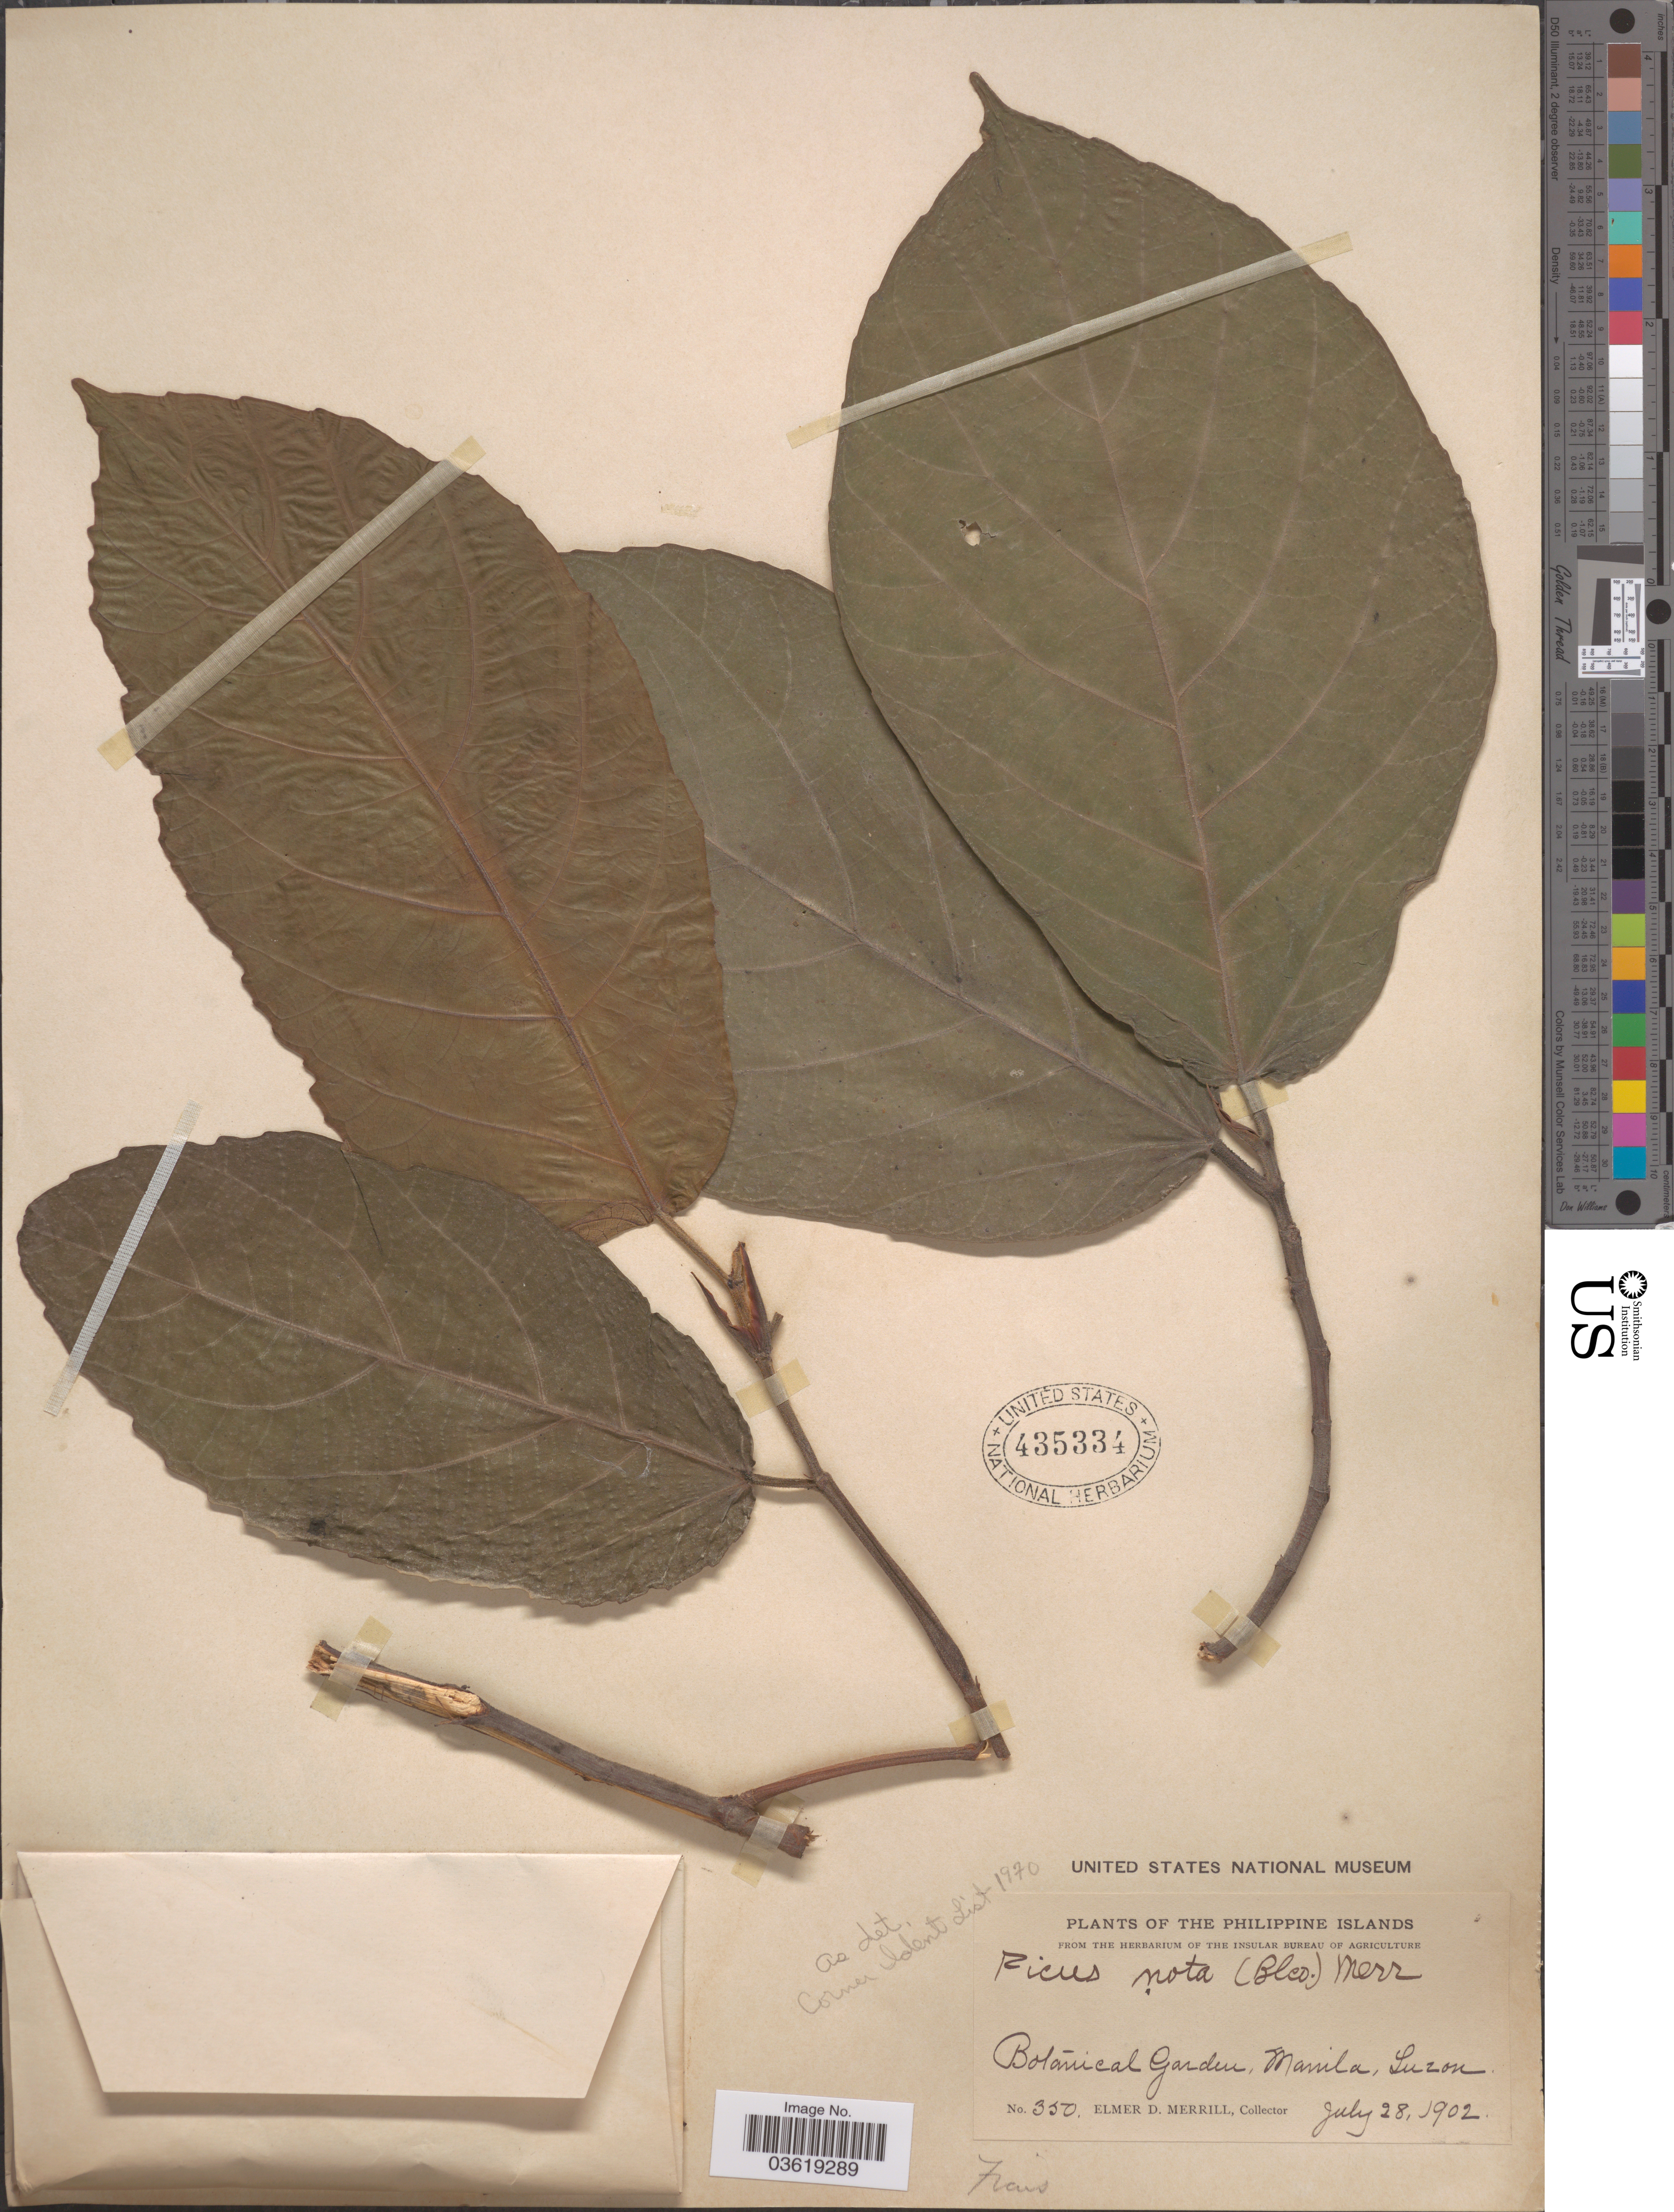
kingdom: Plantae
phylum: Tracheophyta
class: Magnoliopsida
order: Rosales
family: Moraceae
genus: Ficus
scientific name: Ficus nota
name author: (C.E. Blanco) Merr.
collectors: E. D. Merrill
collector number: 350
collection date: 1902-07-28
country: Philippines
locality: The Philippine Islands. Botanical Garden, Manila, Luzon.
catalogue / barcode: US 435334